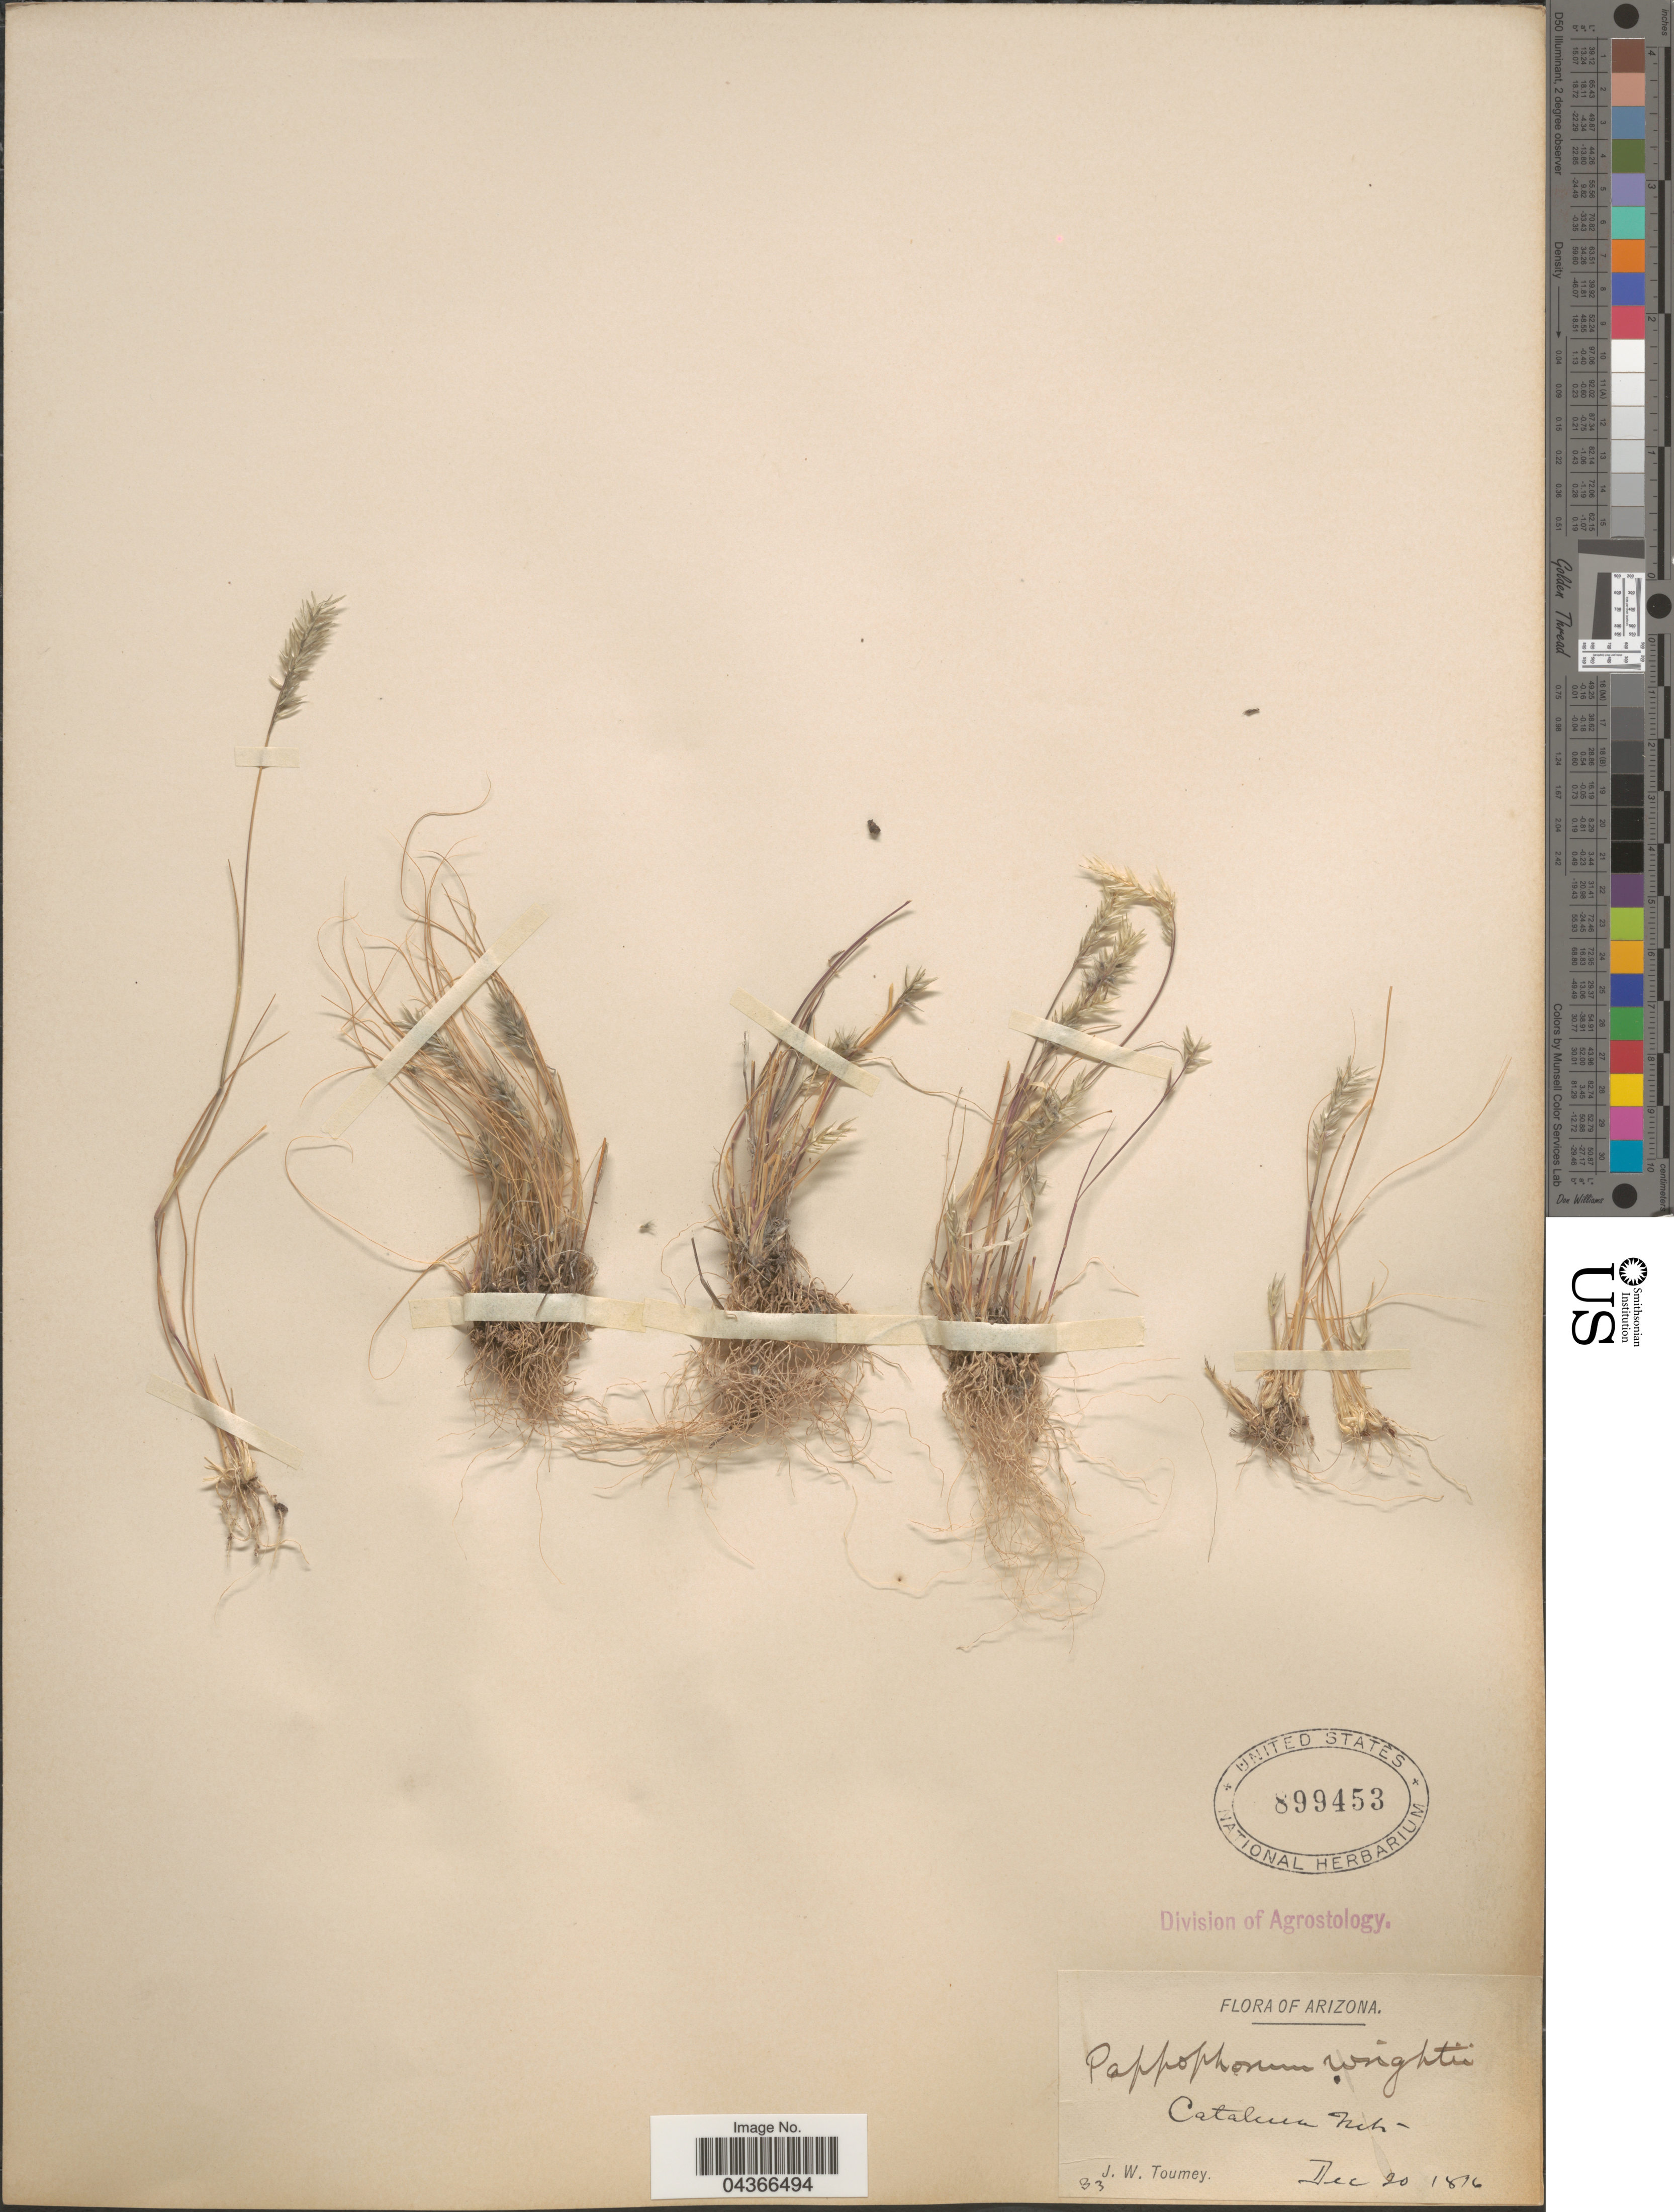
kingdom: Plantae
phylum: Tracheophyta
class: Liliopsida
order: Poales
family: Poaceae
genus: Enneapogon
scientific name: Enneapogon desvauxii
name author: P. Beauv.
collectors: J. W. Toumey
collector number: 33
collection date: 1816-12-20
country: United States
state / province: Arizona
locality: Catalina Mts.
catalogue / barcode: US 899453